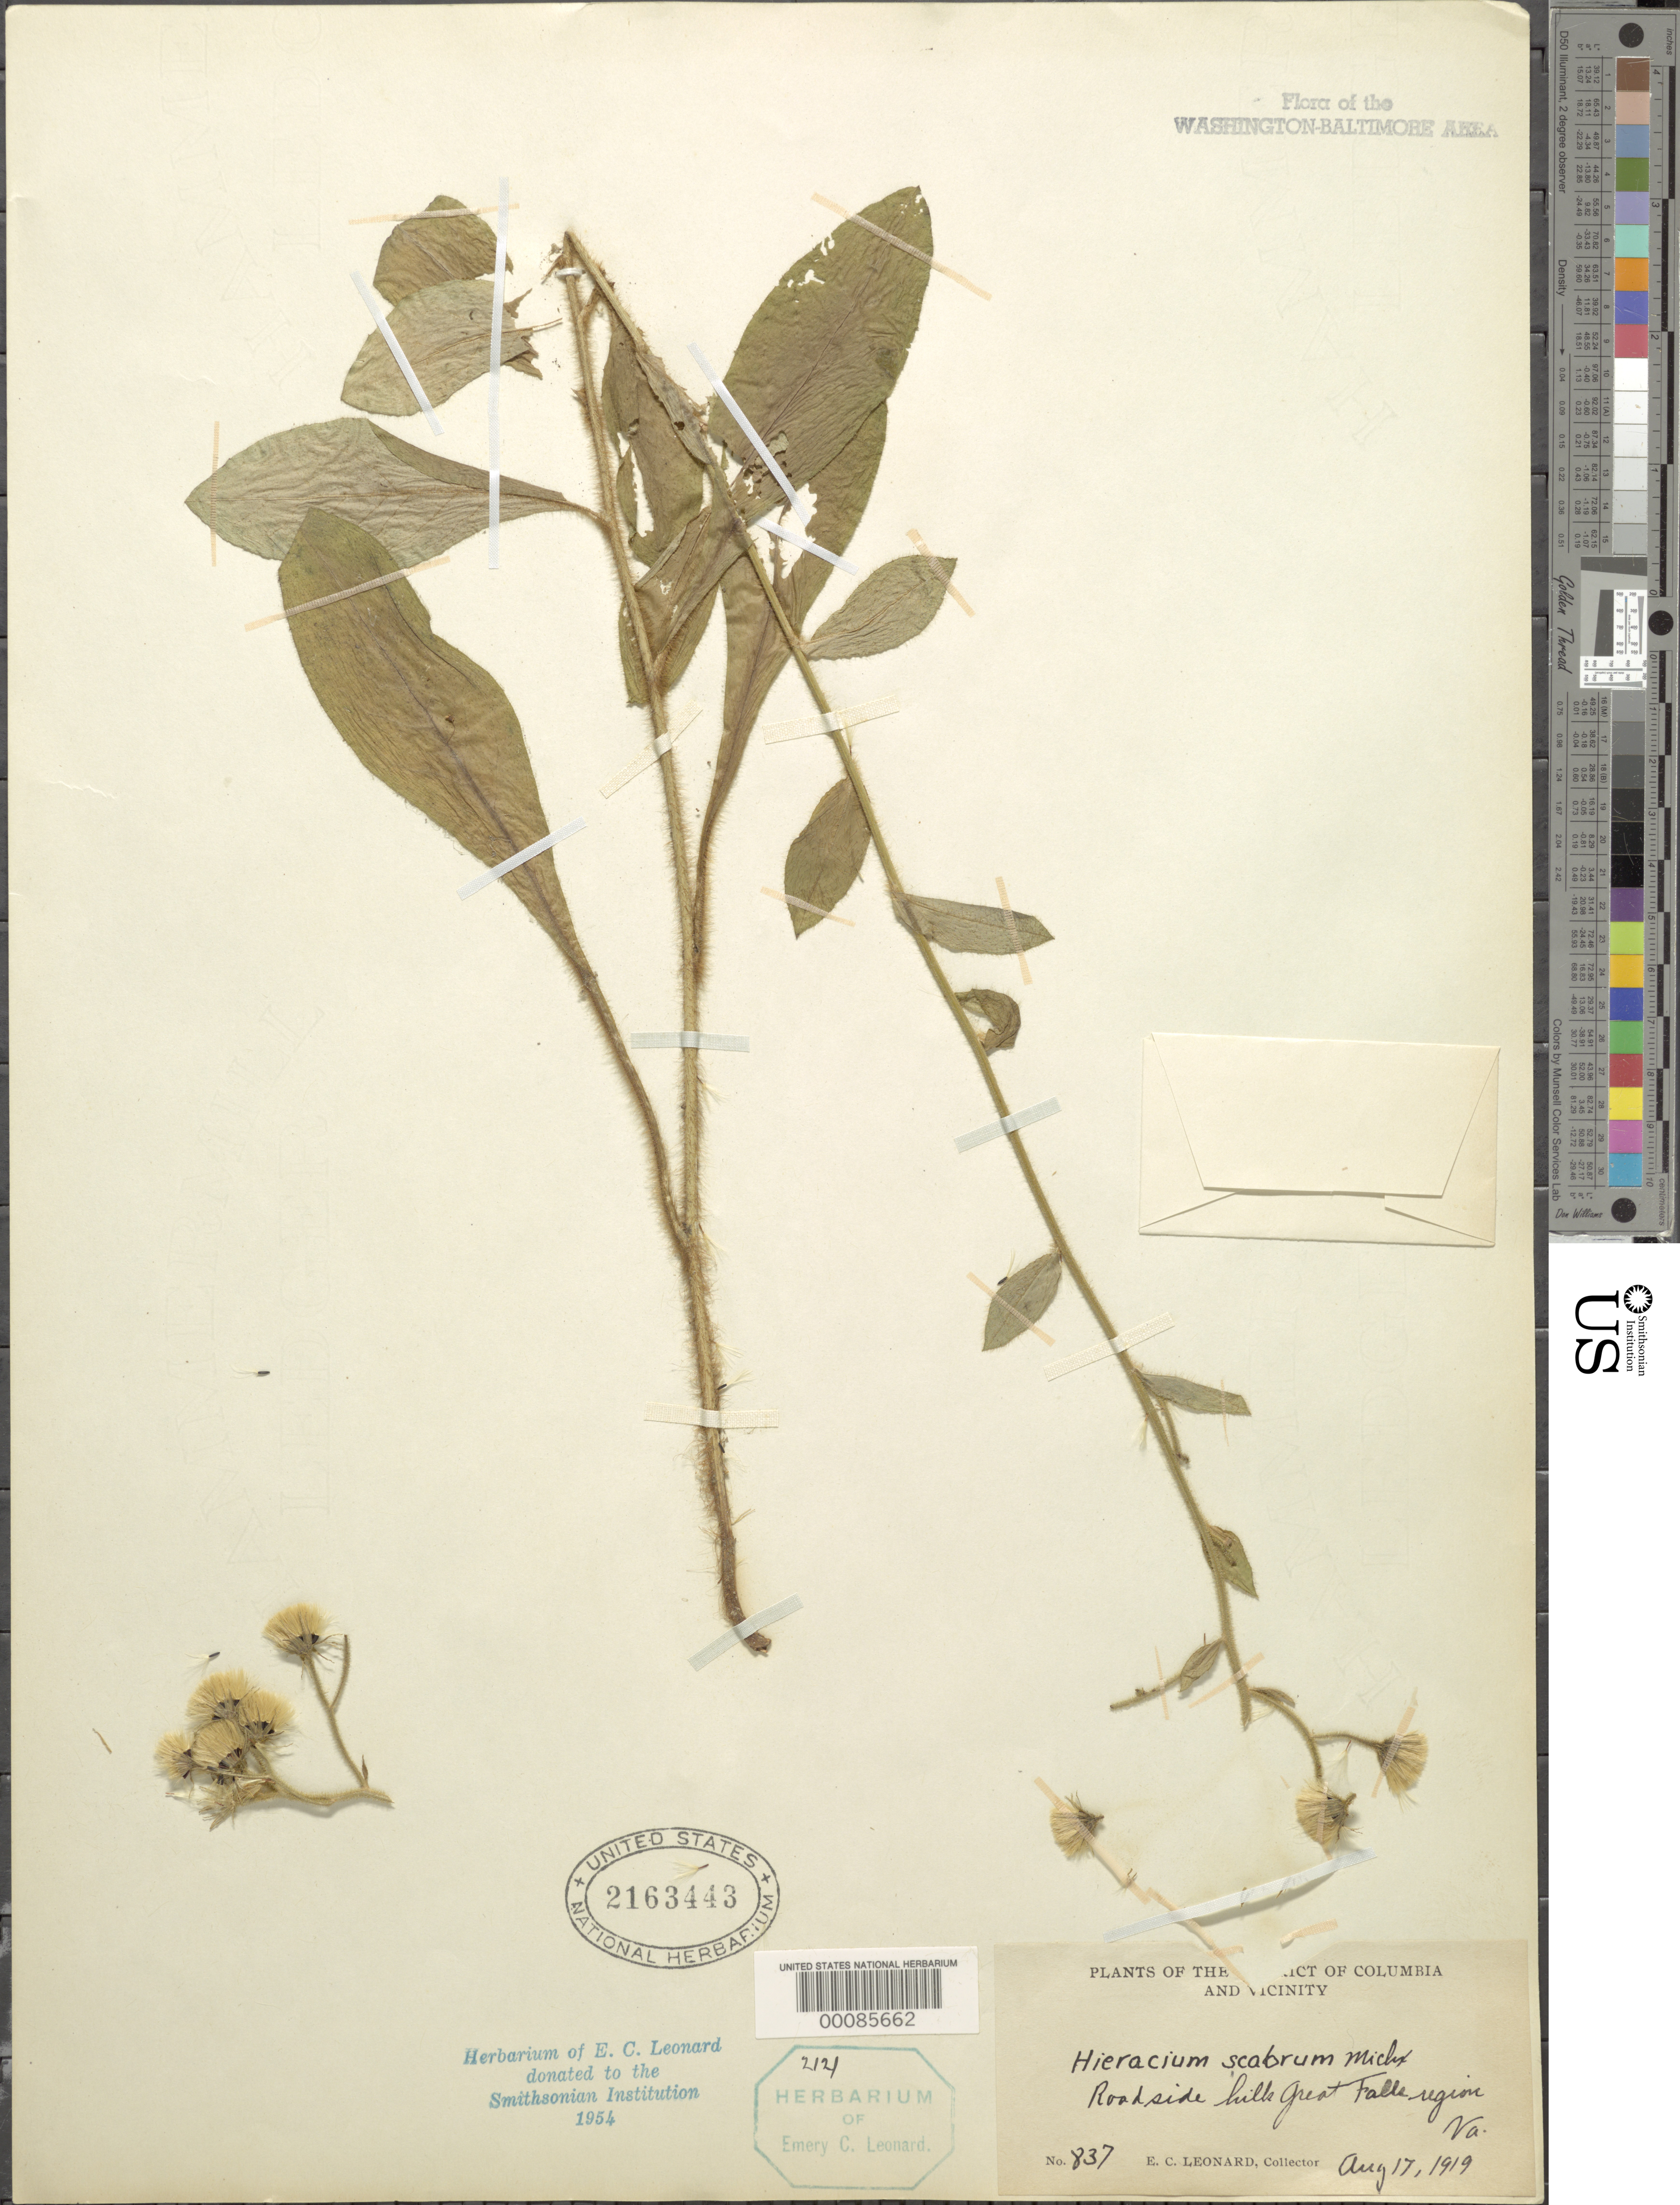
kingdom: Plantae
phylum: Tracheophyta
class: Magnoliopsida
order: Asterales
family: Asteraceae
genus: Pilosella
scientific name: Pilosella verruculata subsp. verruculata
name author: (Link) Soják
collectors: E. C. Leonard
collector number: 837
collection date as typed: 17 Aug 1919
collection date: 1919-08-17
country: United States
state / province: Virginia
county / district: Fairfax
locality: Great Falls Region C. & O. Canal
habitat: Roadside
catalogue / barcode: US 2163443